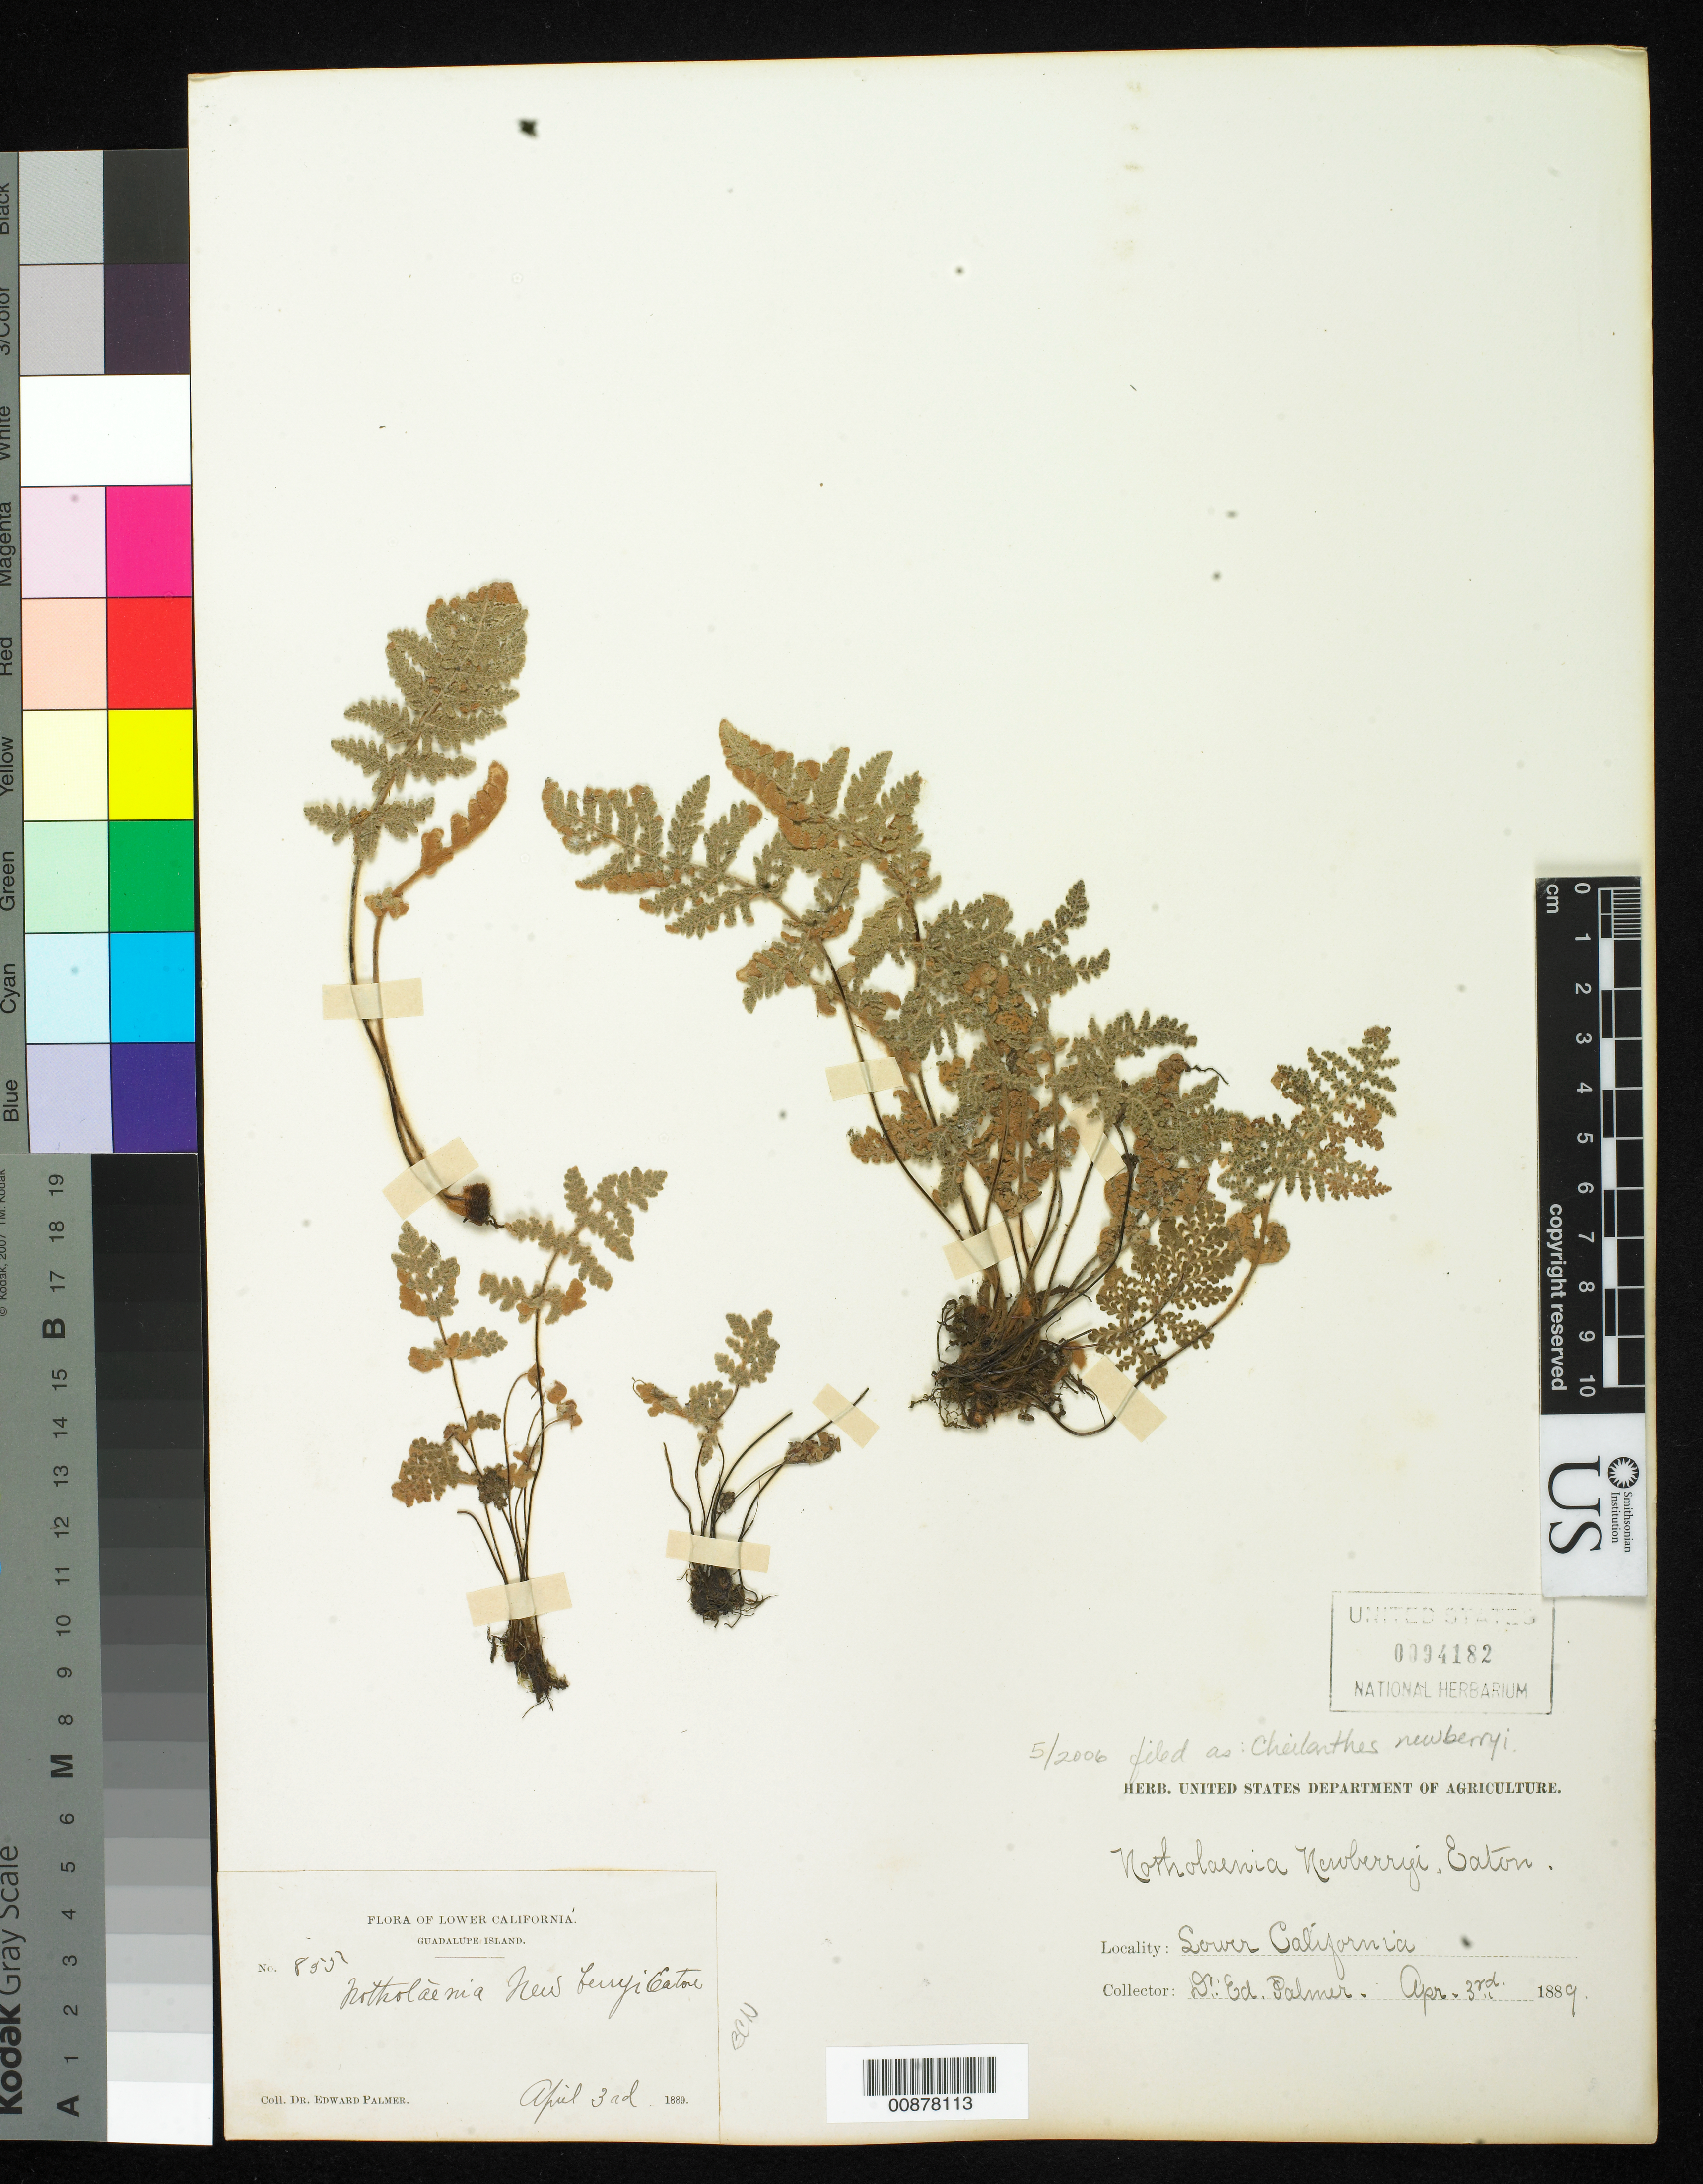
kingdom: Plantae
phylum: Tracheophyta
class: Polypodiopsida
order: Polypodiales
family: Pteridaceae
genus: Myriopteris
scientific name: Myriopteris newberryi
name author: (D.C. Eaton) Grusz & Windham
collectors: E. Palmer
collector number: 855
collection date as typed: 03 Apr 1889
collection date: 1889-04-03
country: Mexico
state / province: Baja California Norte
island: Guadalupe I.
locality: Guadalupe Island, Baja California.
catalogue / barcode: US 94182